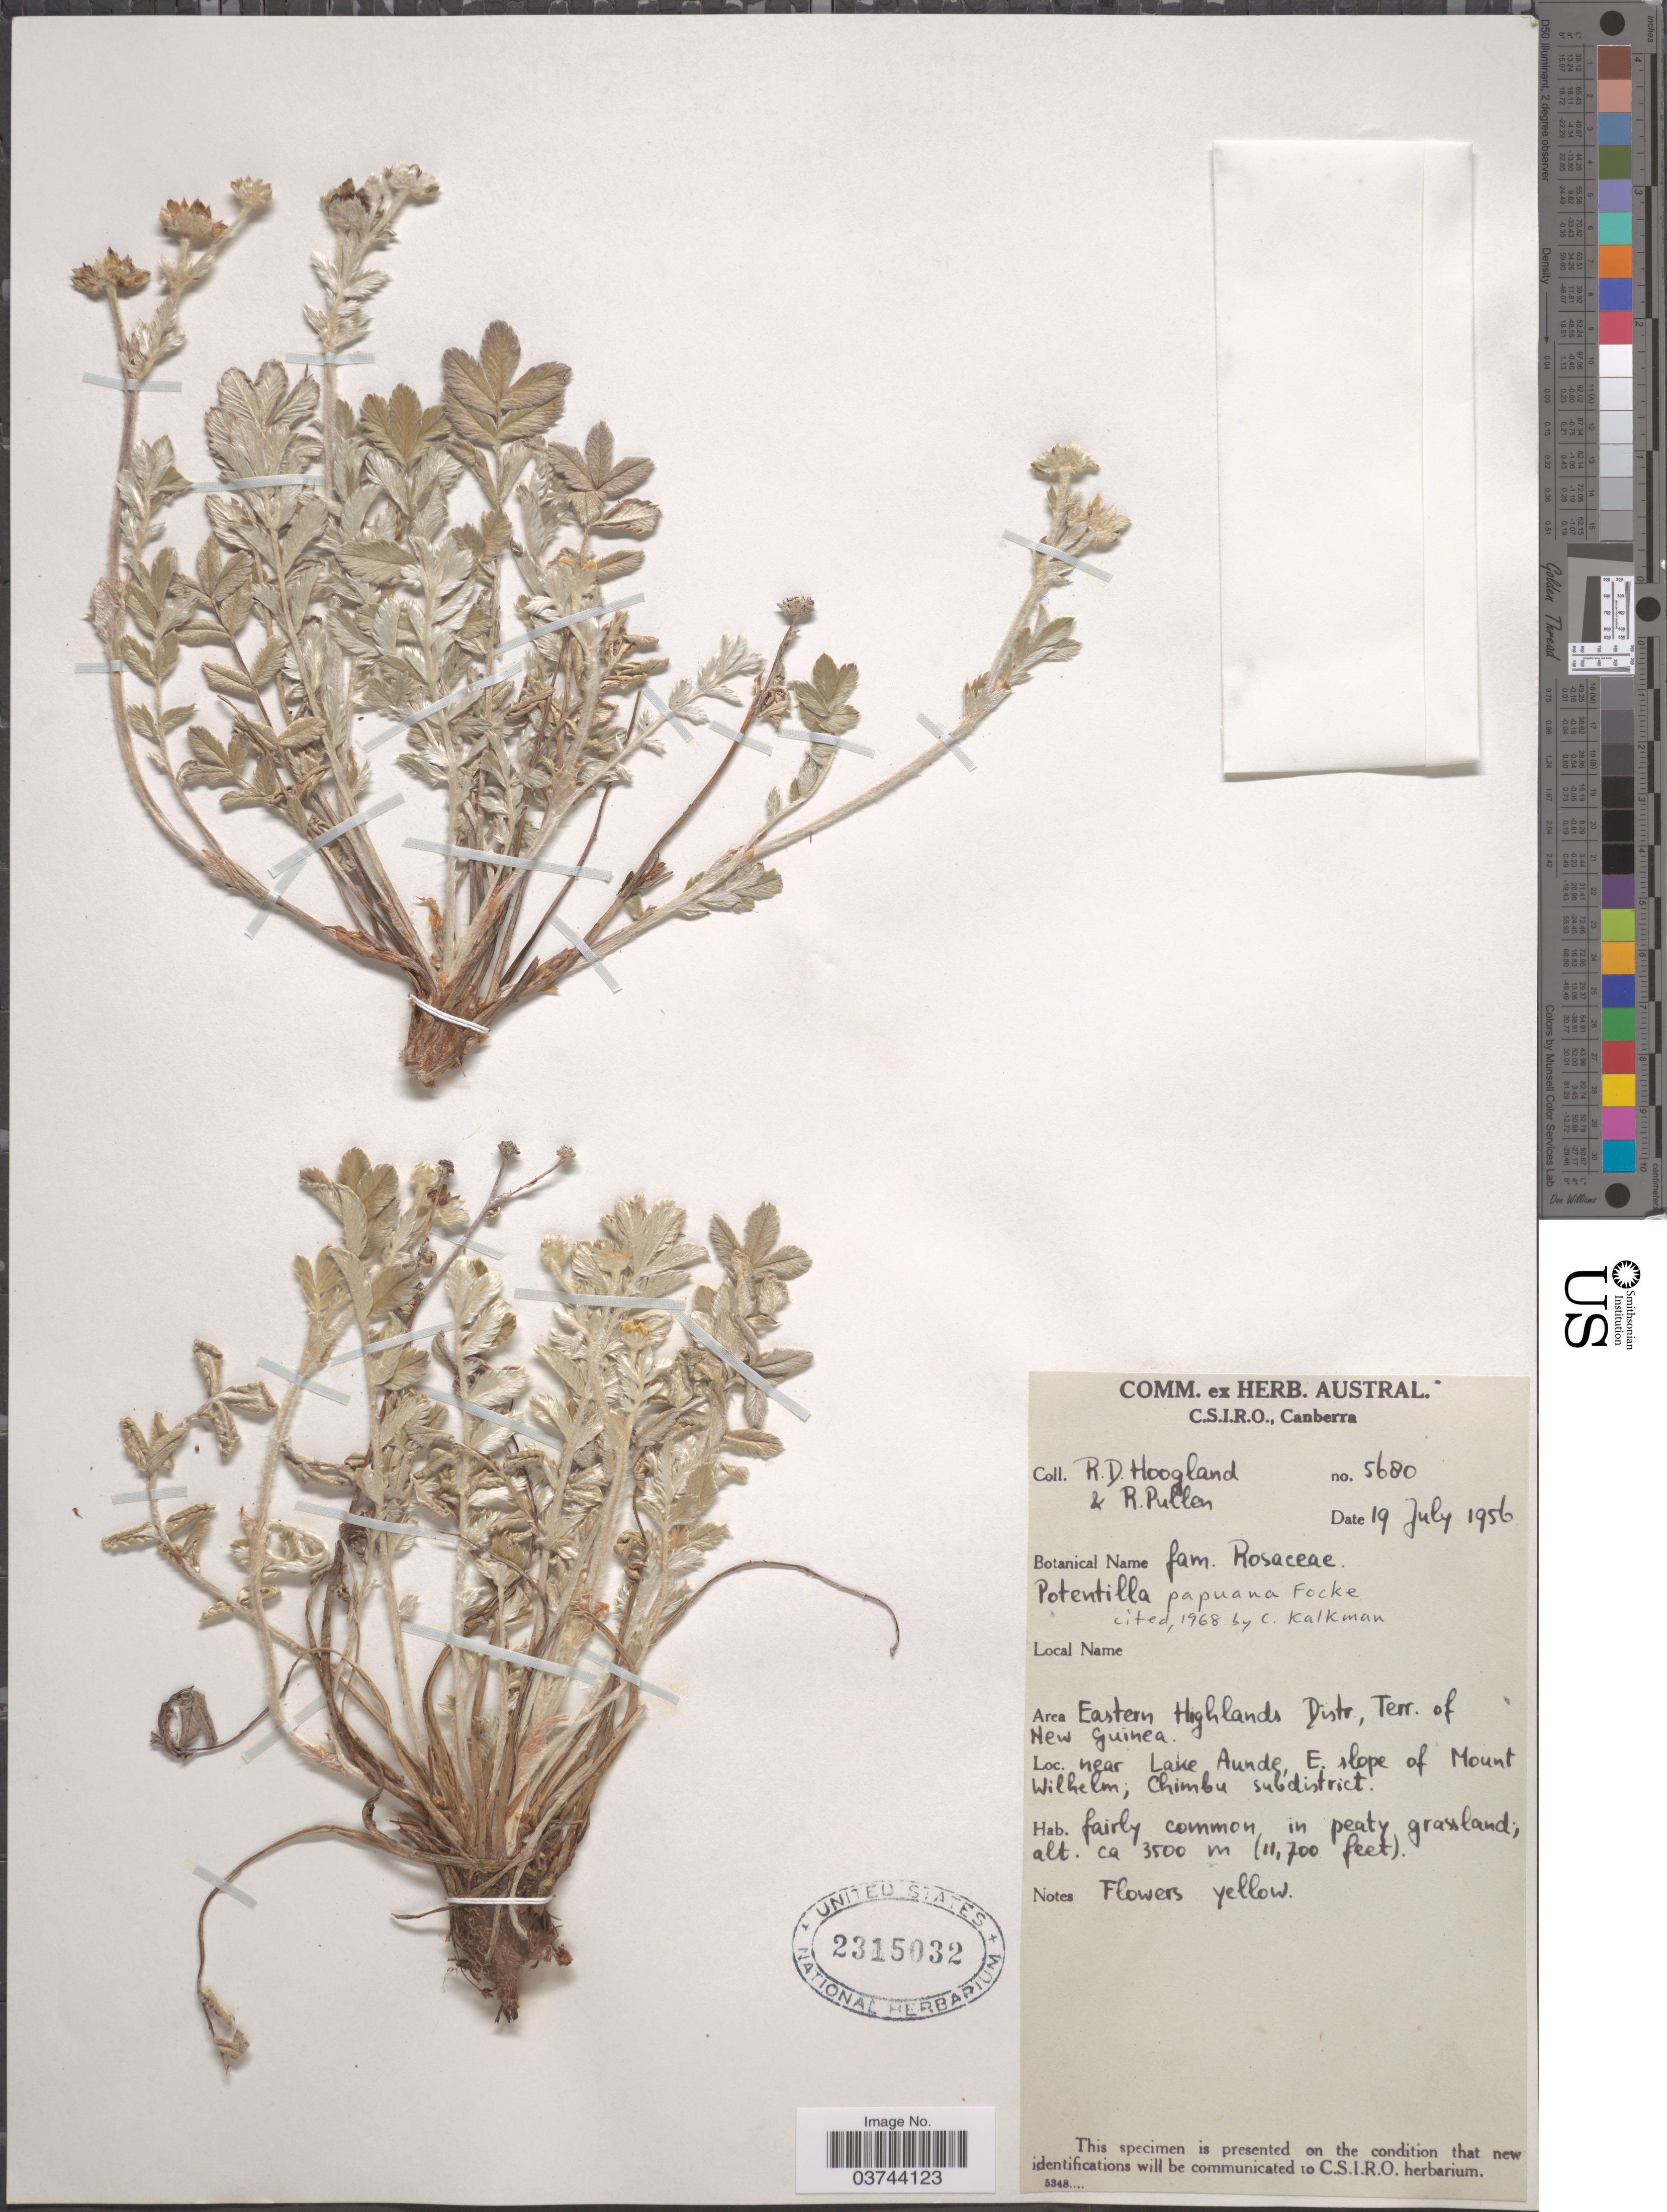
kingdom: Plantae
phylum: Tracheophyta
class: Magnoliopsida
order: Rosales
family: Rosaceae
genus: Potentilla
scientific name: Potentilla papuana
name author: Focke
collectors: R. D. Hoogland & R. Pullen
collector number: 5680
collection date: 1956-07-19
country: Papua New Guinea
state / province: Chimbu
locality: Eastern Highlands Distr., Terr. of New Guinea. Near Lake Aunde, E. slope of Mount Wilhelm; Chimbu Subdistrict.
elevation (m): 3500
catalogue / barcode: US 2315032